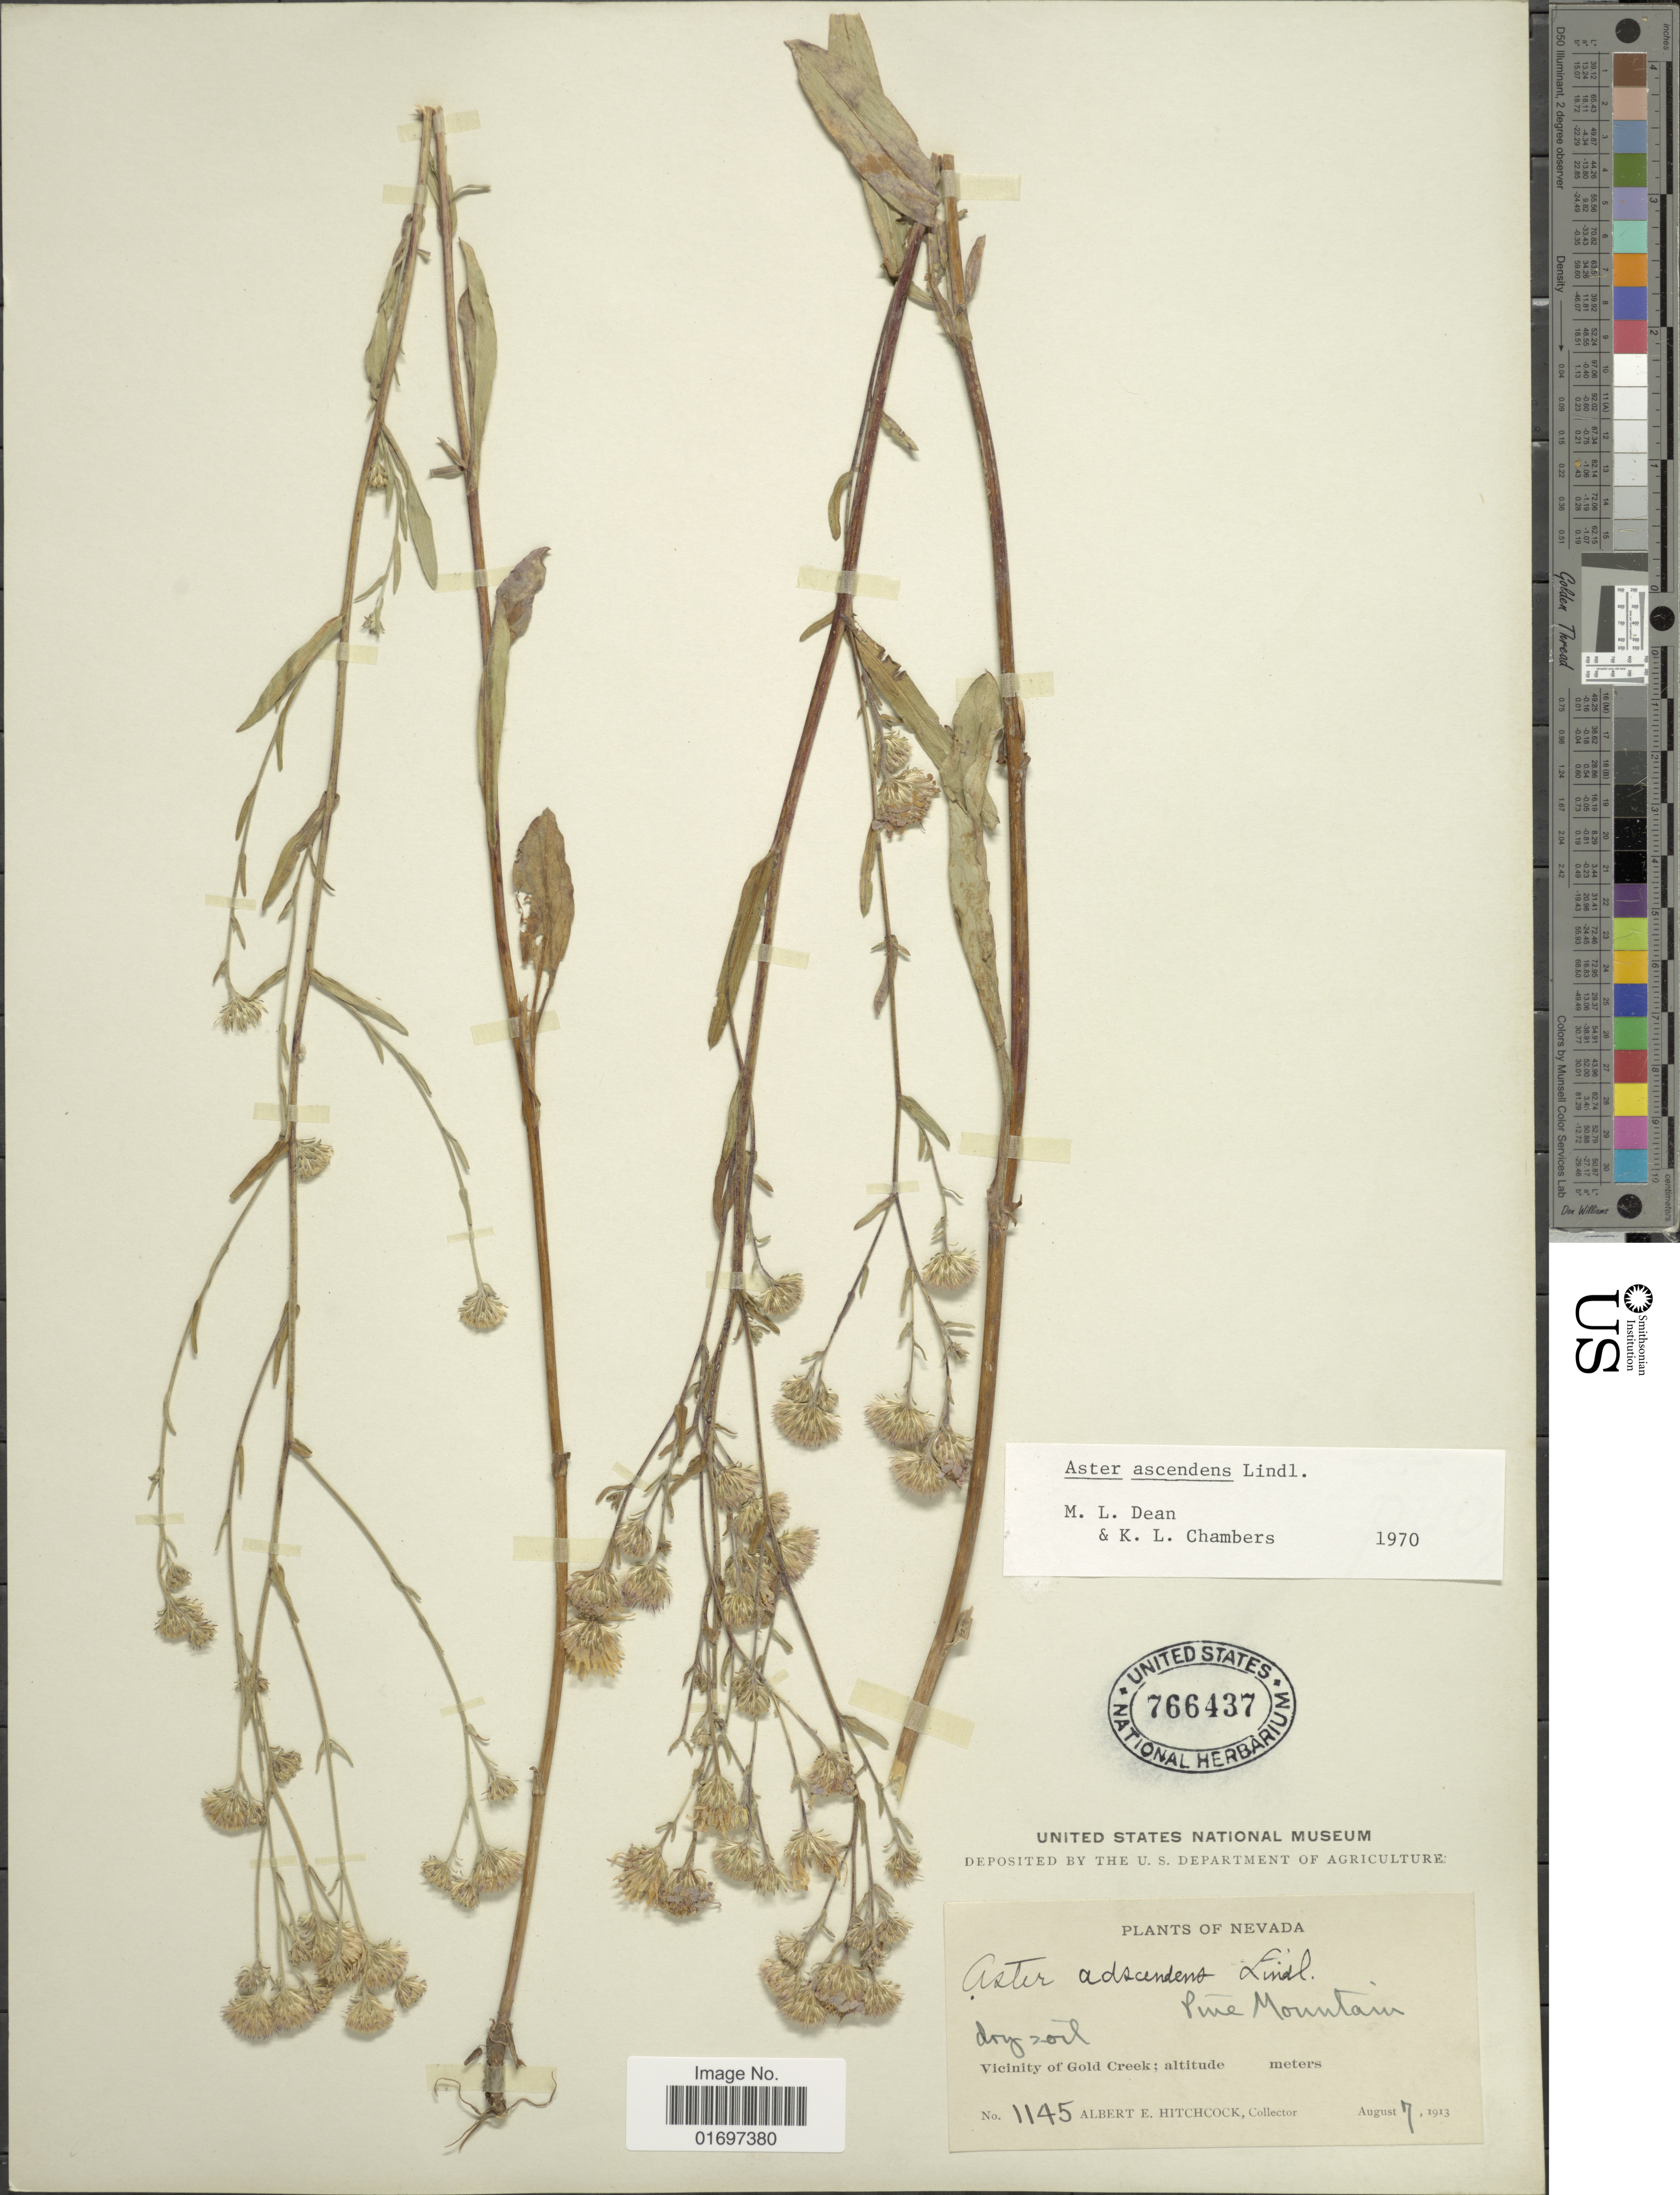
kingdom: Plantae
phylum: Tracheophyta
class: Magnoliopsida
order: Asterales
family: Asteraceae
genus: Symphyotrichum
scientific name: Symphyotrichum ascendens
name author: (Lindl.) G.L. Nesom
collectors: A. Hitchcock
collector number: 1145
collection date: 1913-08-07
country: United States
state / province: Nevada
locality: Nevada. Pine Mountain. Vicinity of Gold Creek.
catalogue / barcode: US 766437